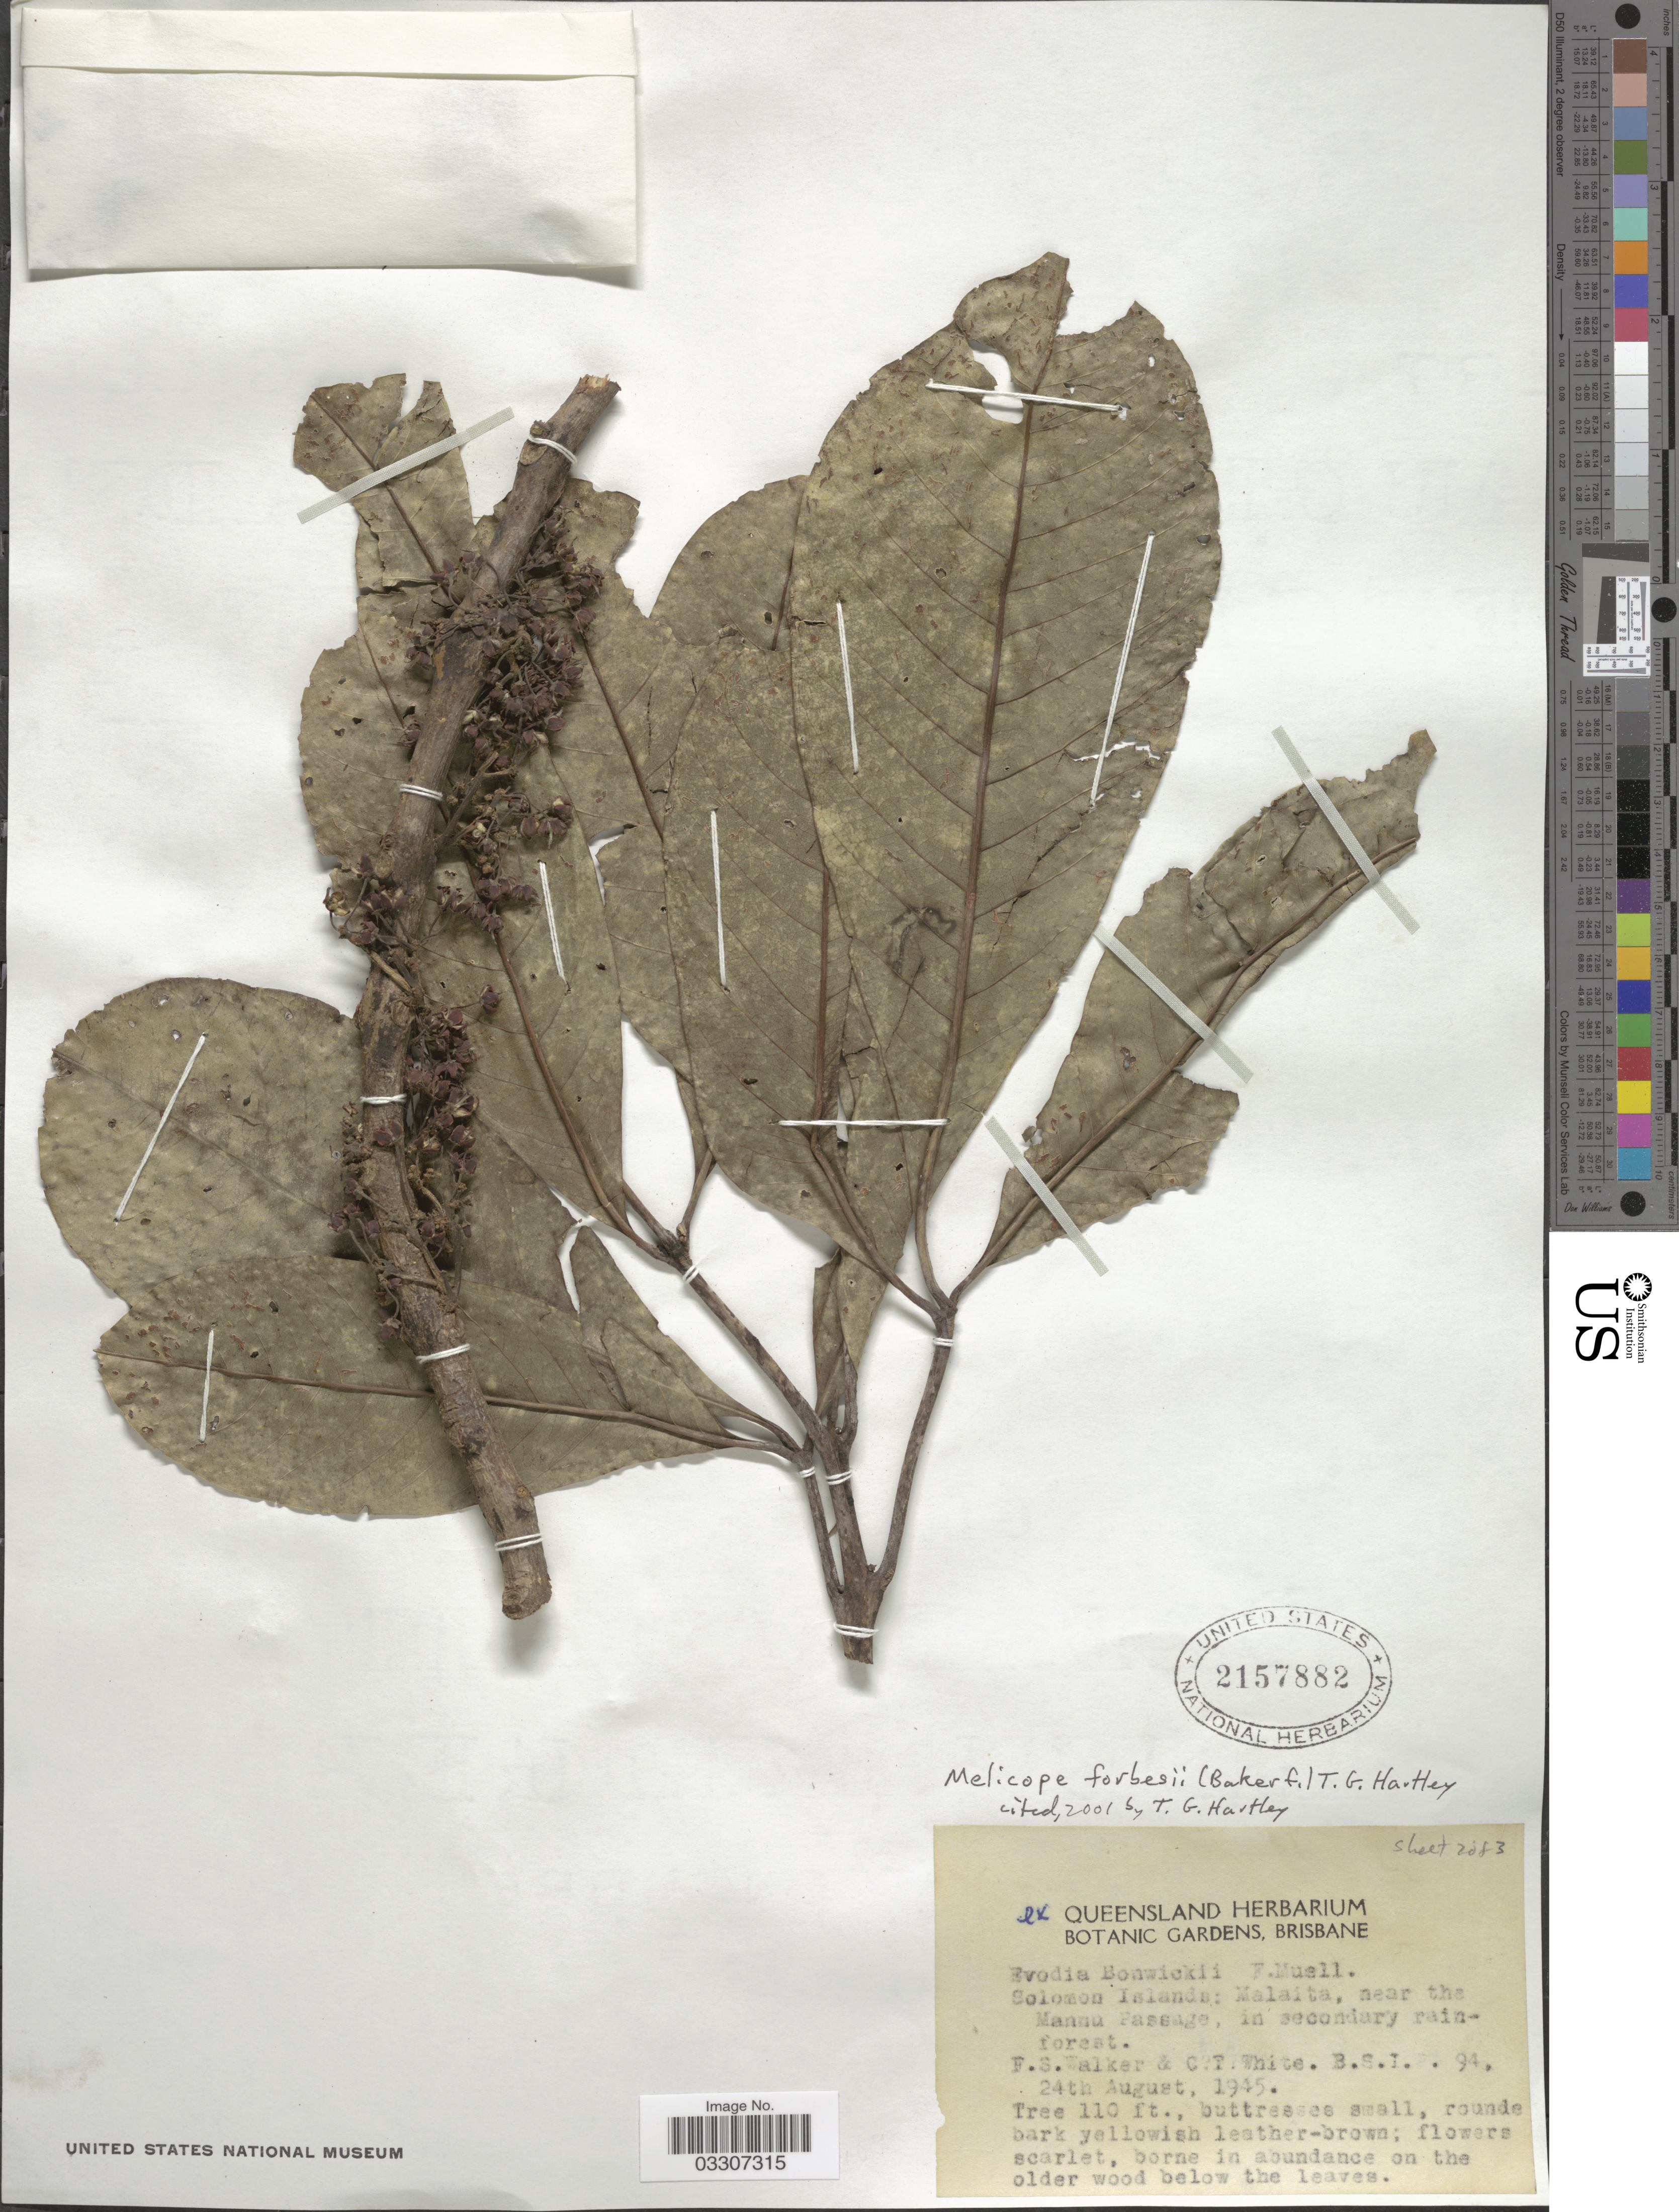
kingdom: Plantae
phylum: Tracheophyta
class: Magnoliopsida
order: Sapindales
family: Rutaceae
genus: Melicope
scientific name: Melicope forbesii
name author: (Baker f.) T.G. Hartley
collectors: F. Walker & C. T. White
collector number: B.S.I.P.94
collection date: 1945-08-24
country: Solomon Islands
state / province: Solomon Islands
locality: Malaita, near the Mannu Passage.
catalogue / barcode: US 2157882